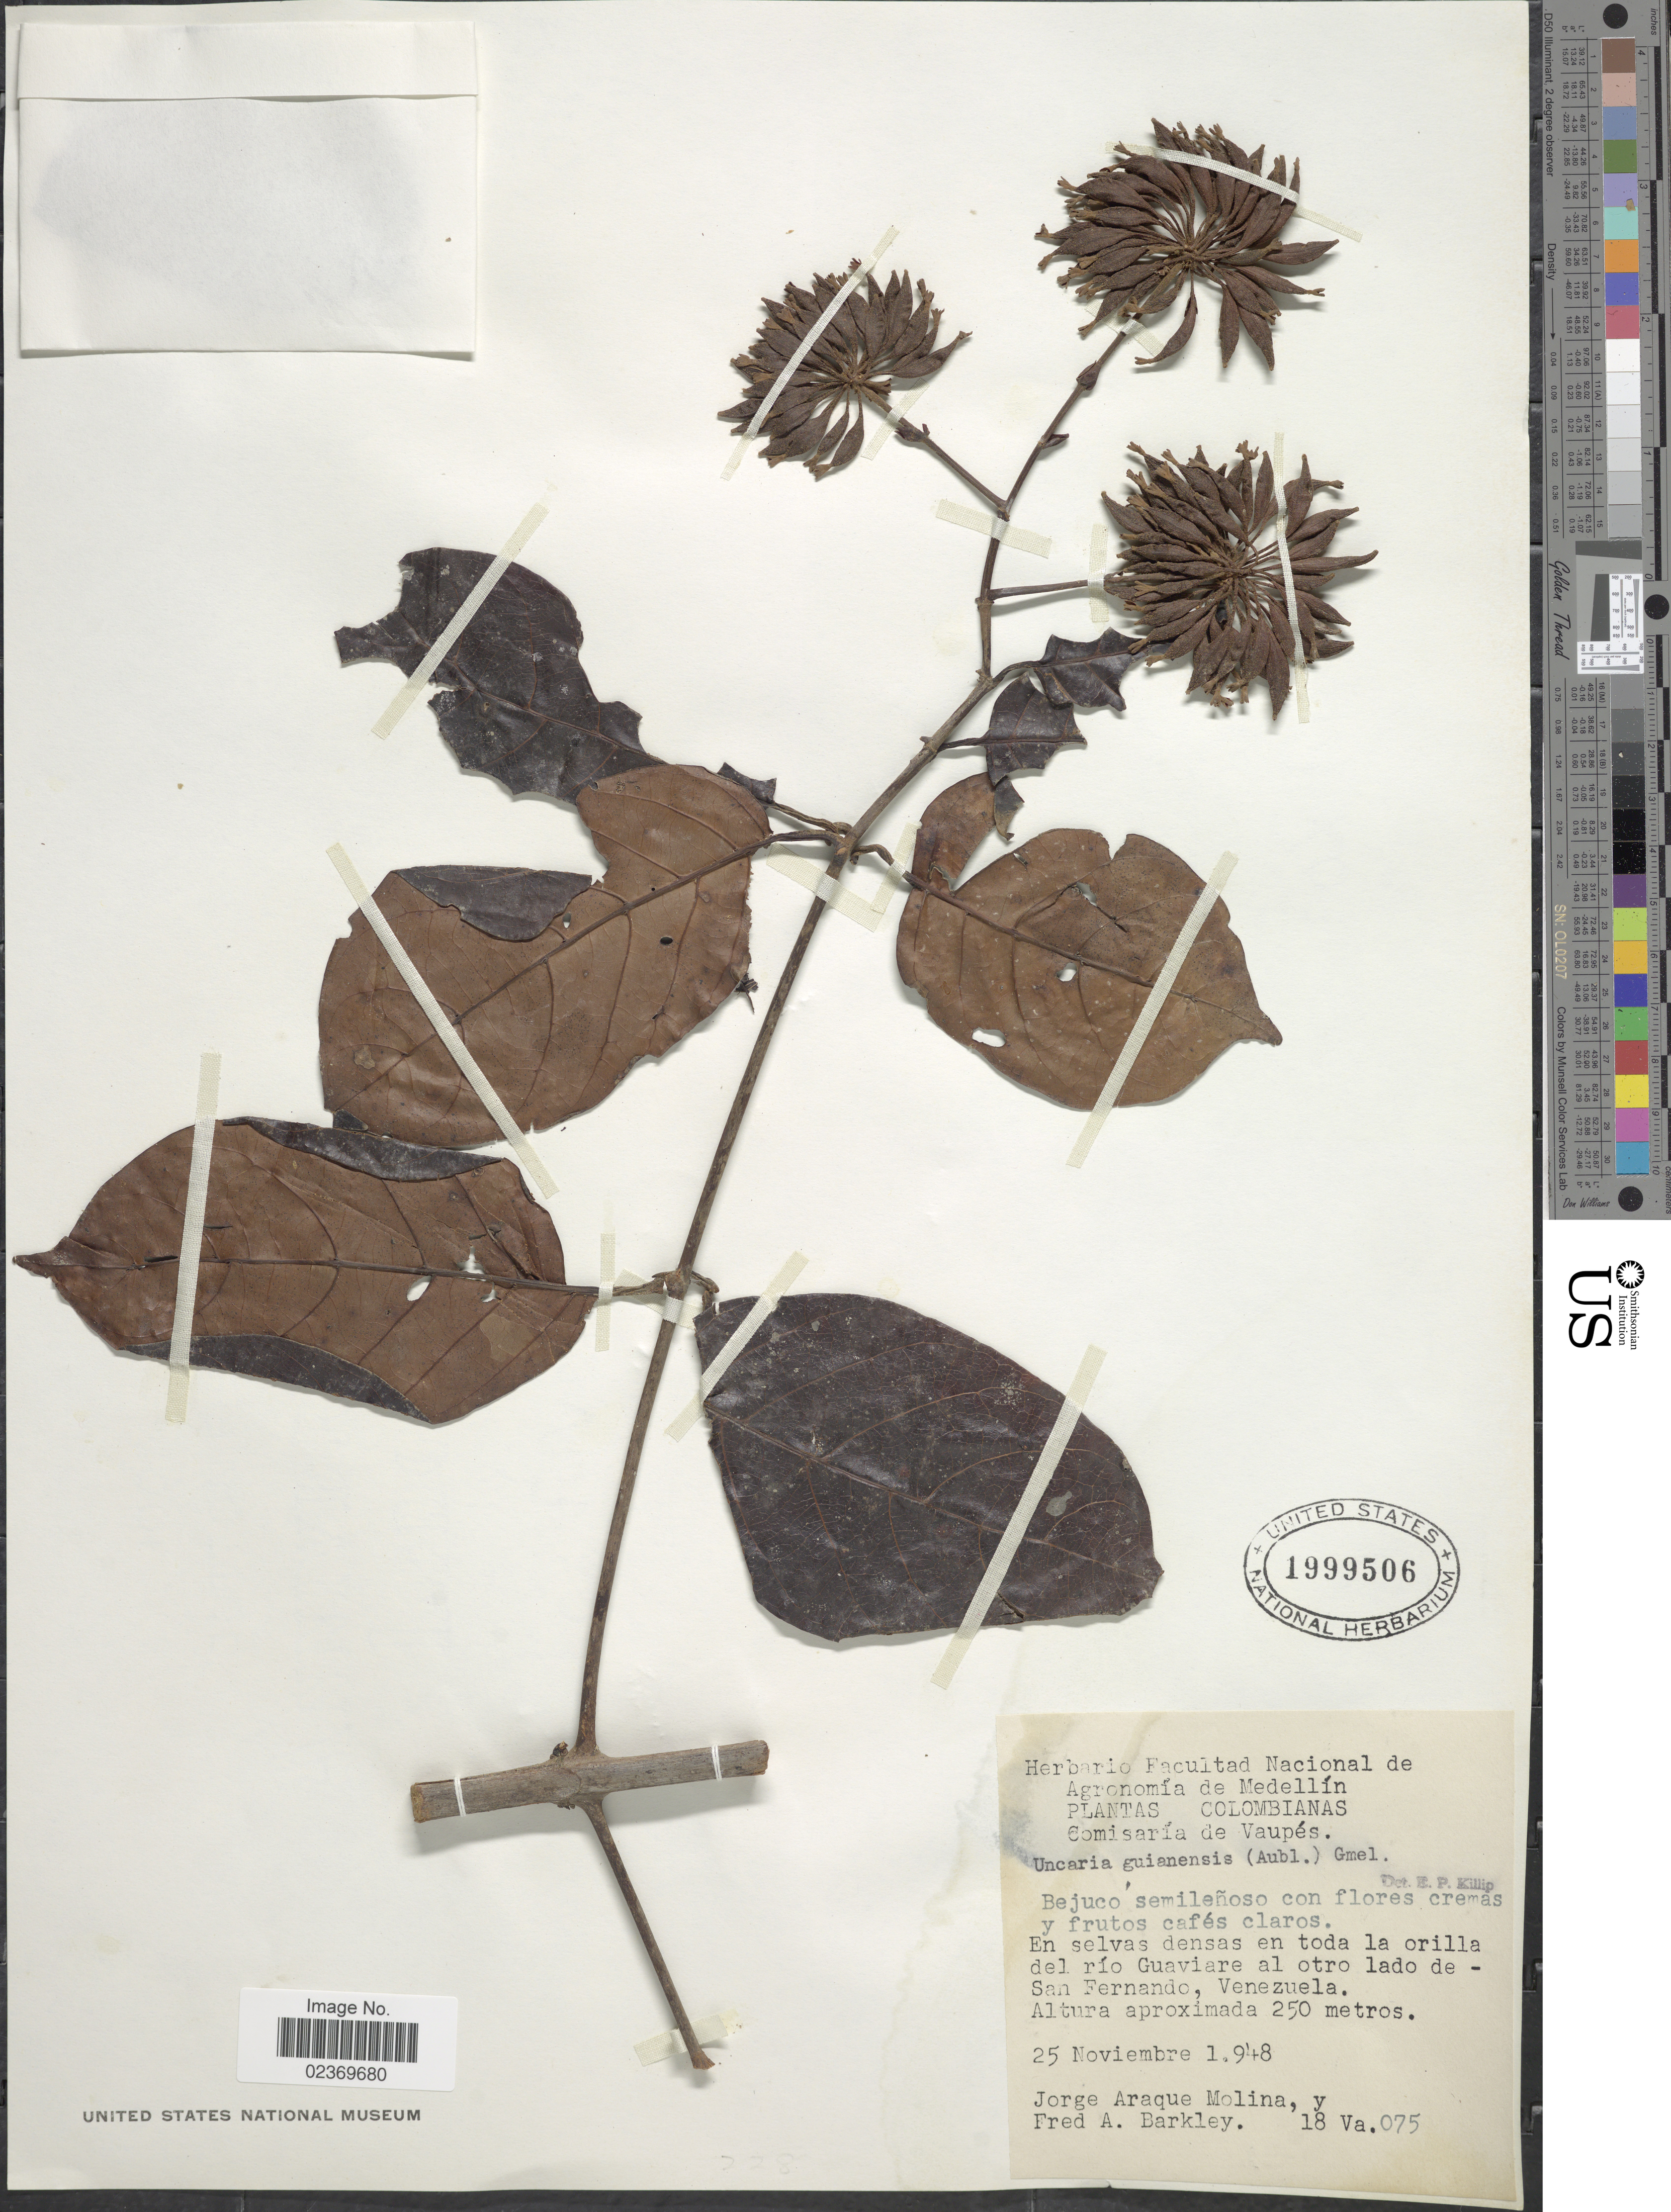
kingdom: Plantae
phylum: Tracheophyta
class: Magnoliopsida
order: Gentianales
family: Rubiaceae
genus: Uncaria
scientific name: Uncaria guianensis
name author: (Aubl.) J.F. Gmel.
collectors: J. Araque Molina & F. A. Barkley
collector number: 18Va075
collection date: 1948-11-25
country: Venezuela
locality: En selvas densas en toda la orilla del rio Guaviare al otro lado de San Fernando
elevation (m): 250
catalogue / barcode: US 1999506